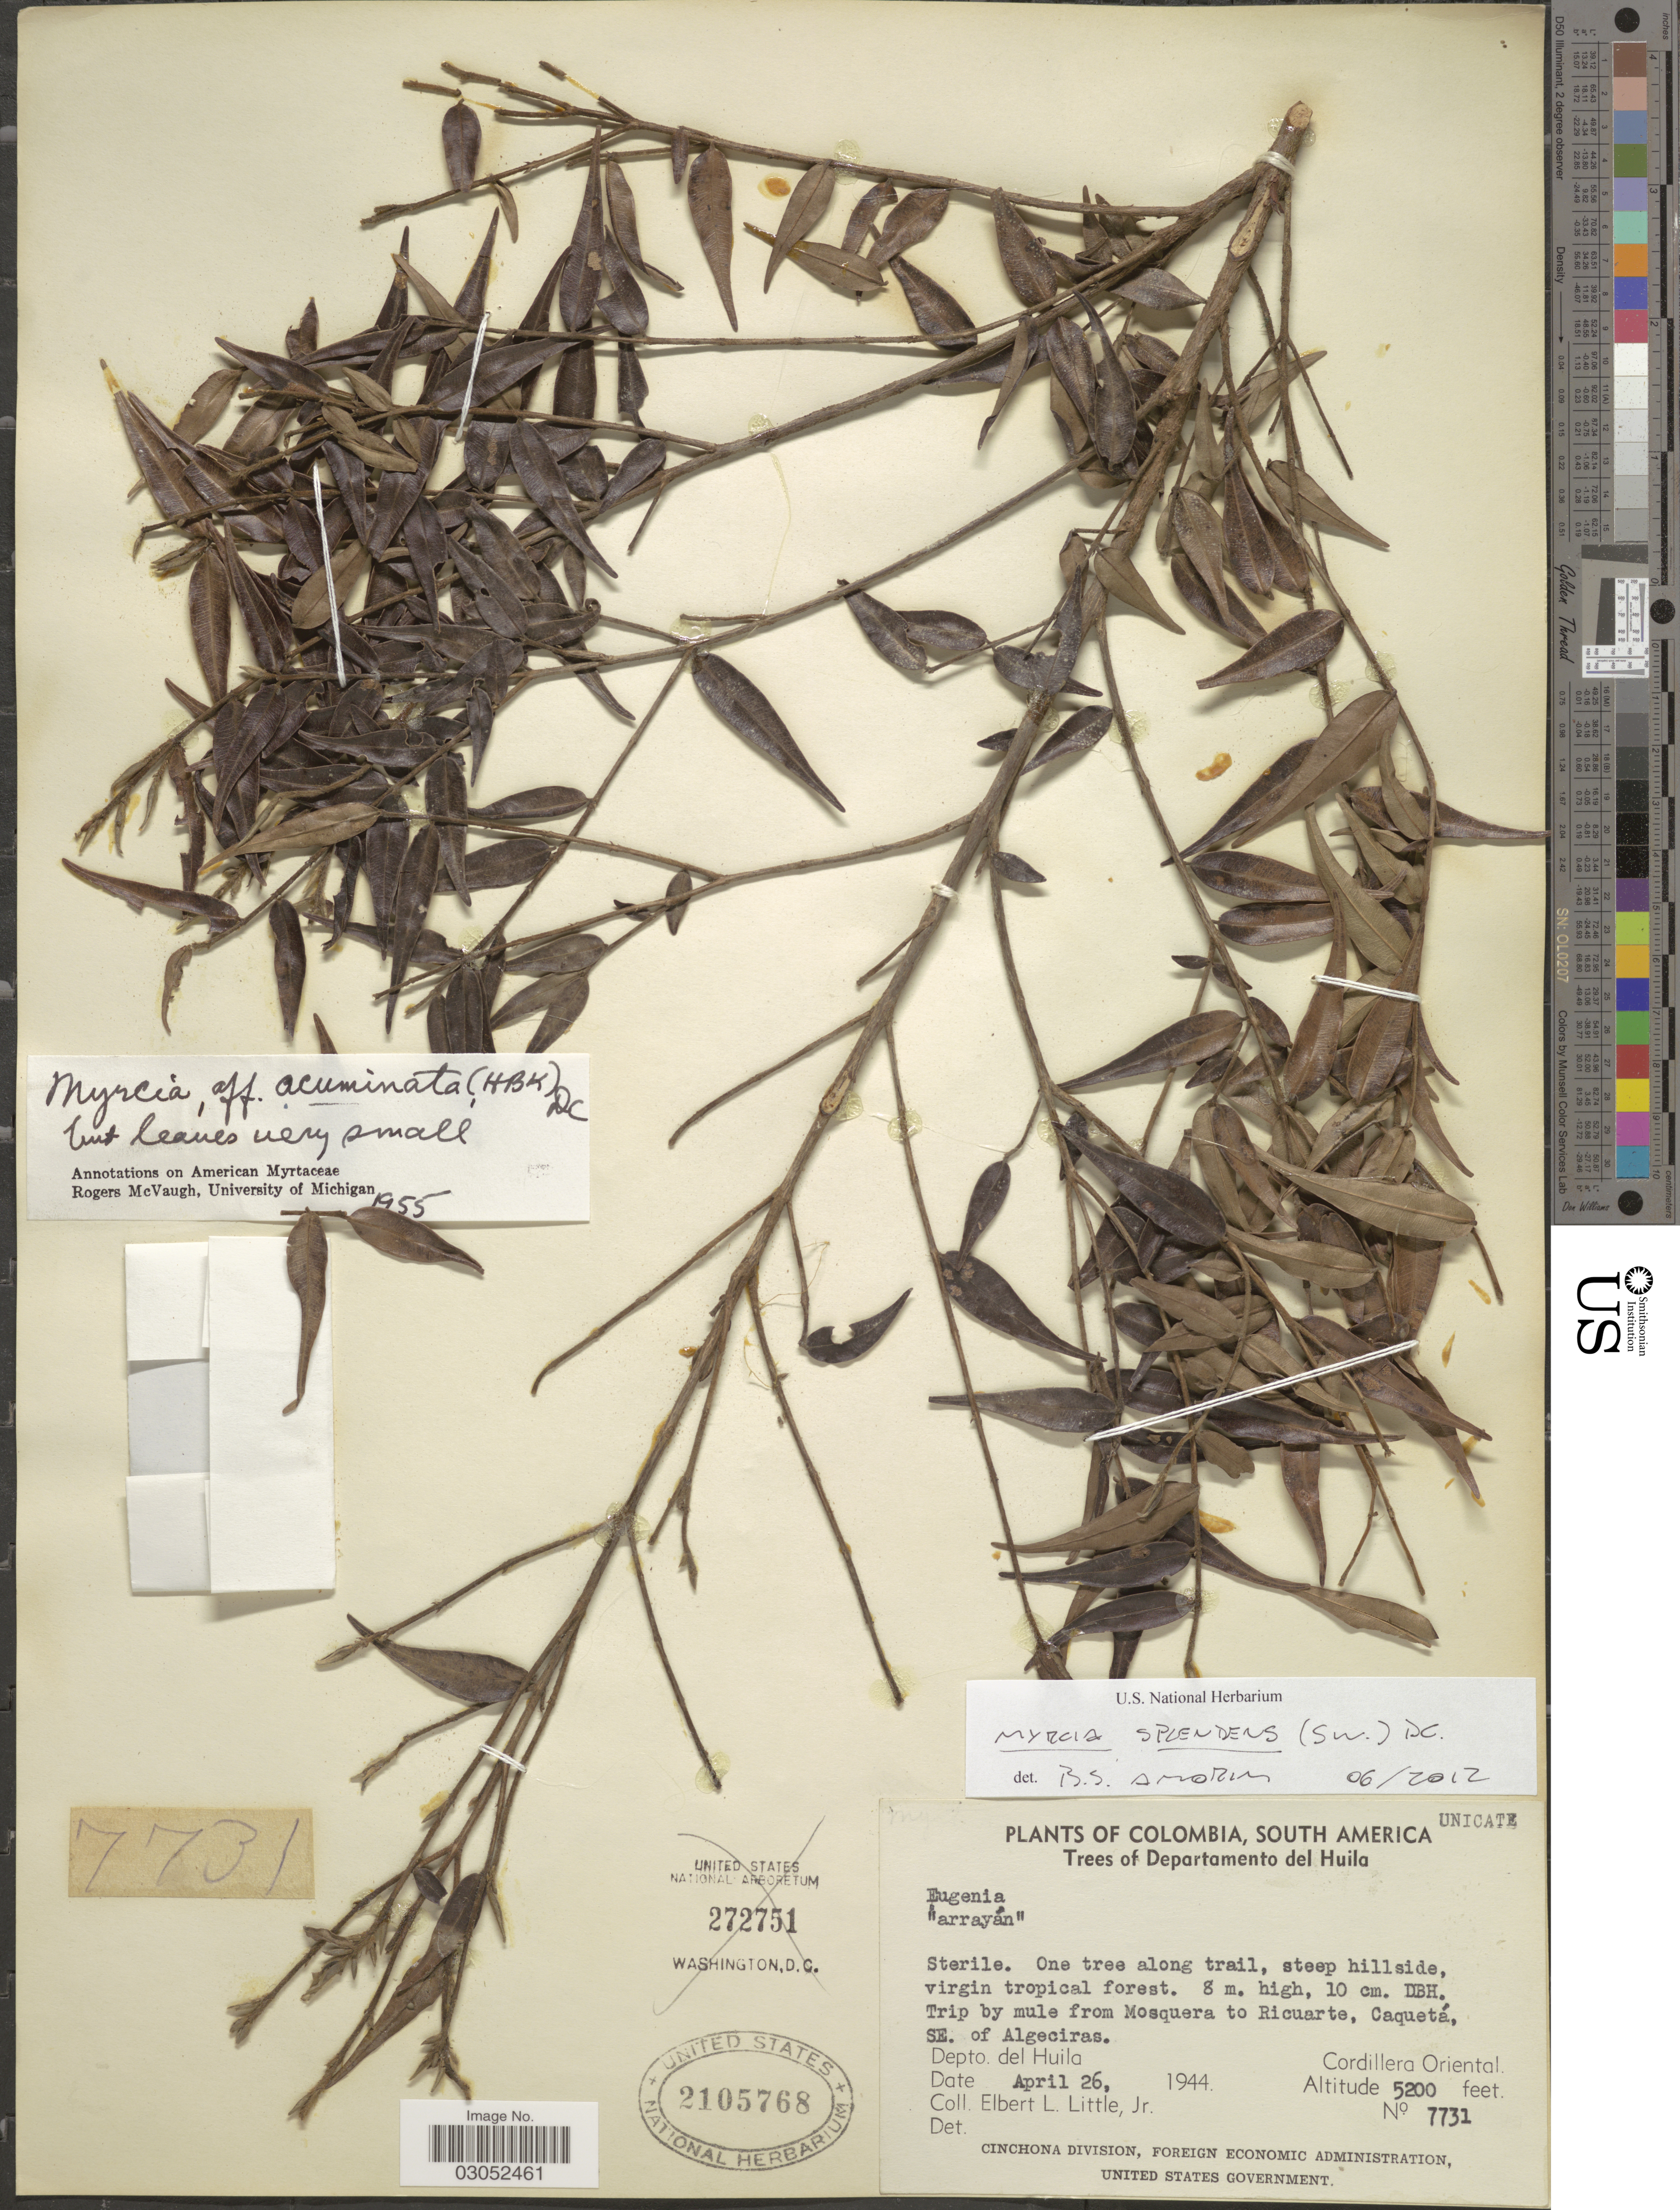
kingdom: Plantae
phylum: Tracheophyta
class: Magnoliopsida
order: Myrtales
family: Myrtaceae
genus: Myrcia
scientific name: Myrcia splendens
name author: (Sw.) DC.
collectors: E. L. Little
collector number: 7731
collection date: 1944-04-26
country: Colombia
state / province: Huila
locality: Trees of Departamento del Huila. Trip by mule from Mosquera to Ricuarte, Caquetá, SE. of Algeciras. Depto. del Huila. Cordillera Oriental.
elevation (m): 1585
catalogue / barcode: US 2105768